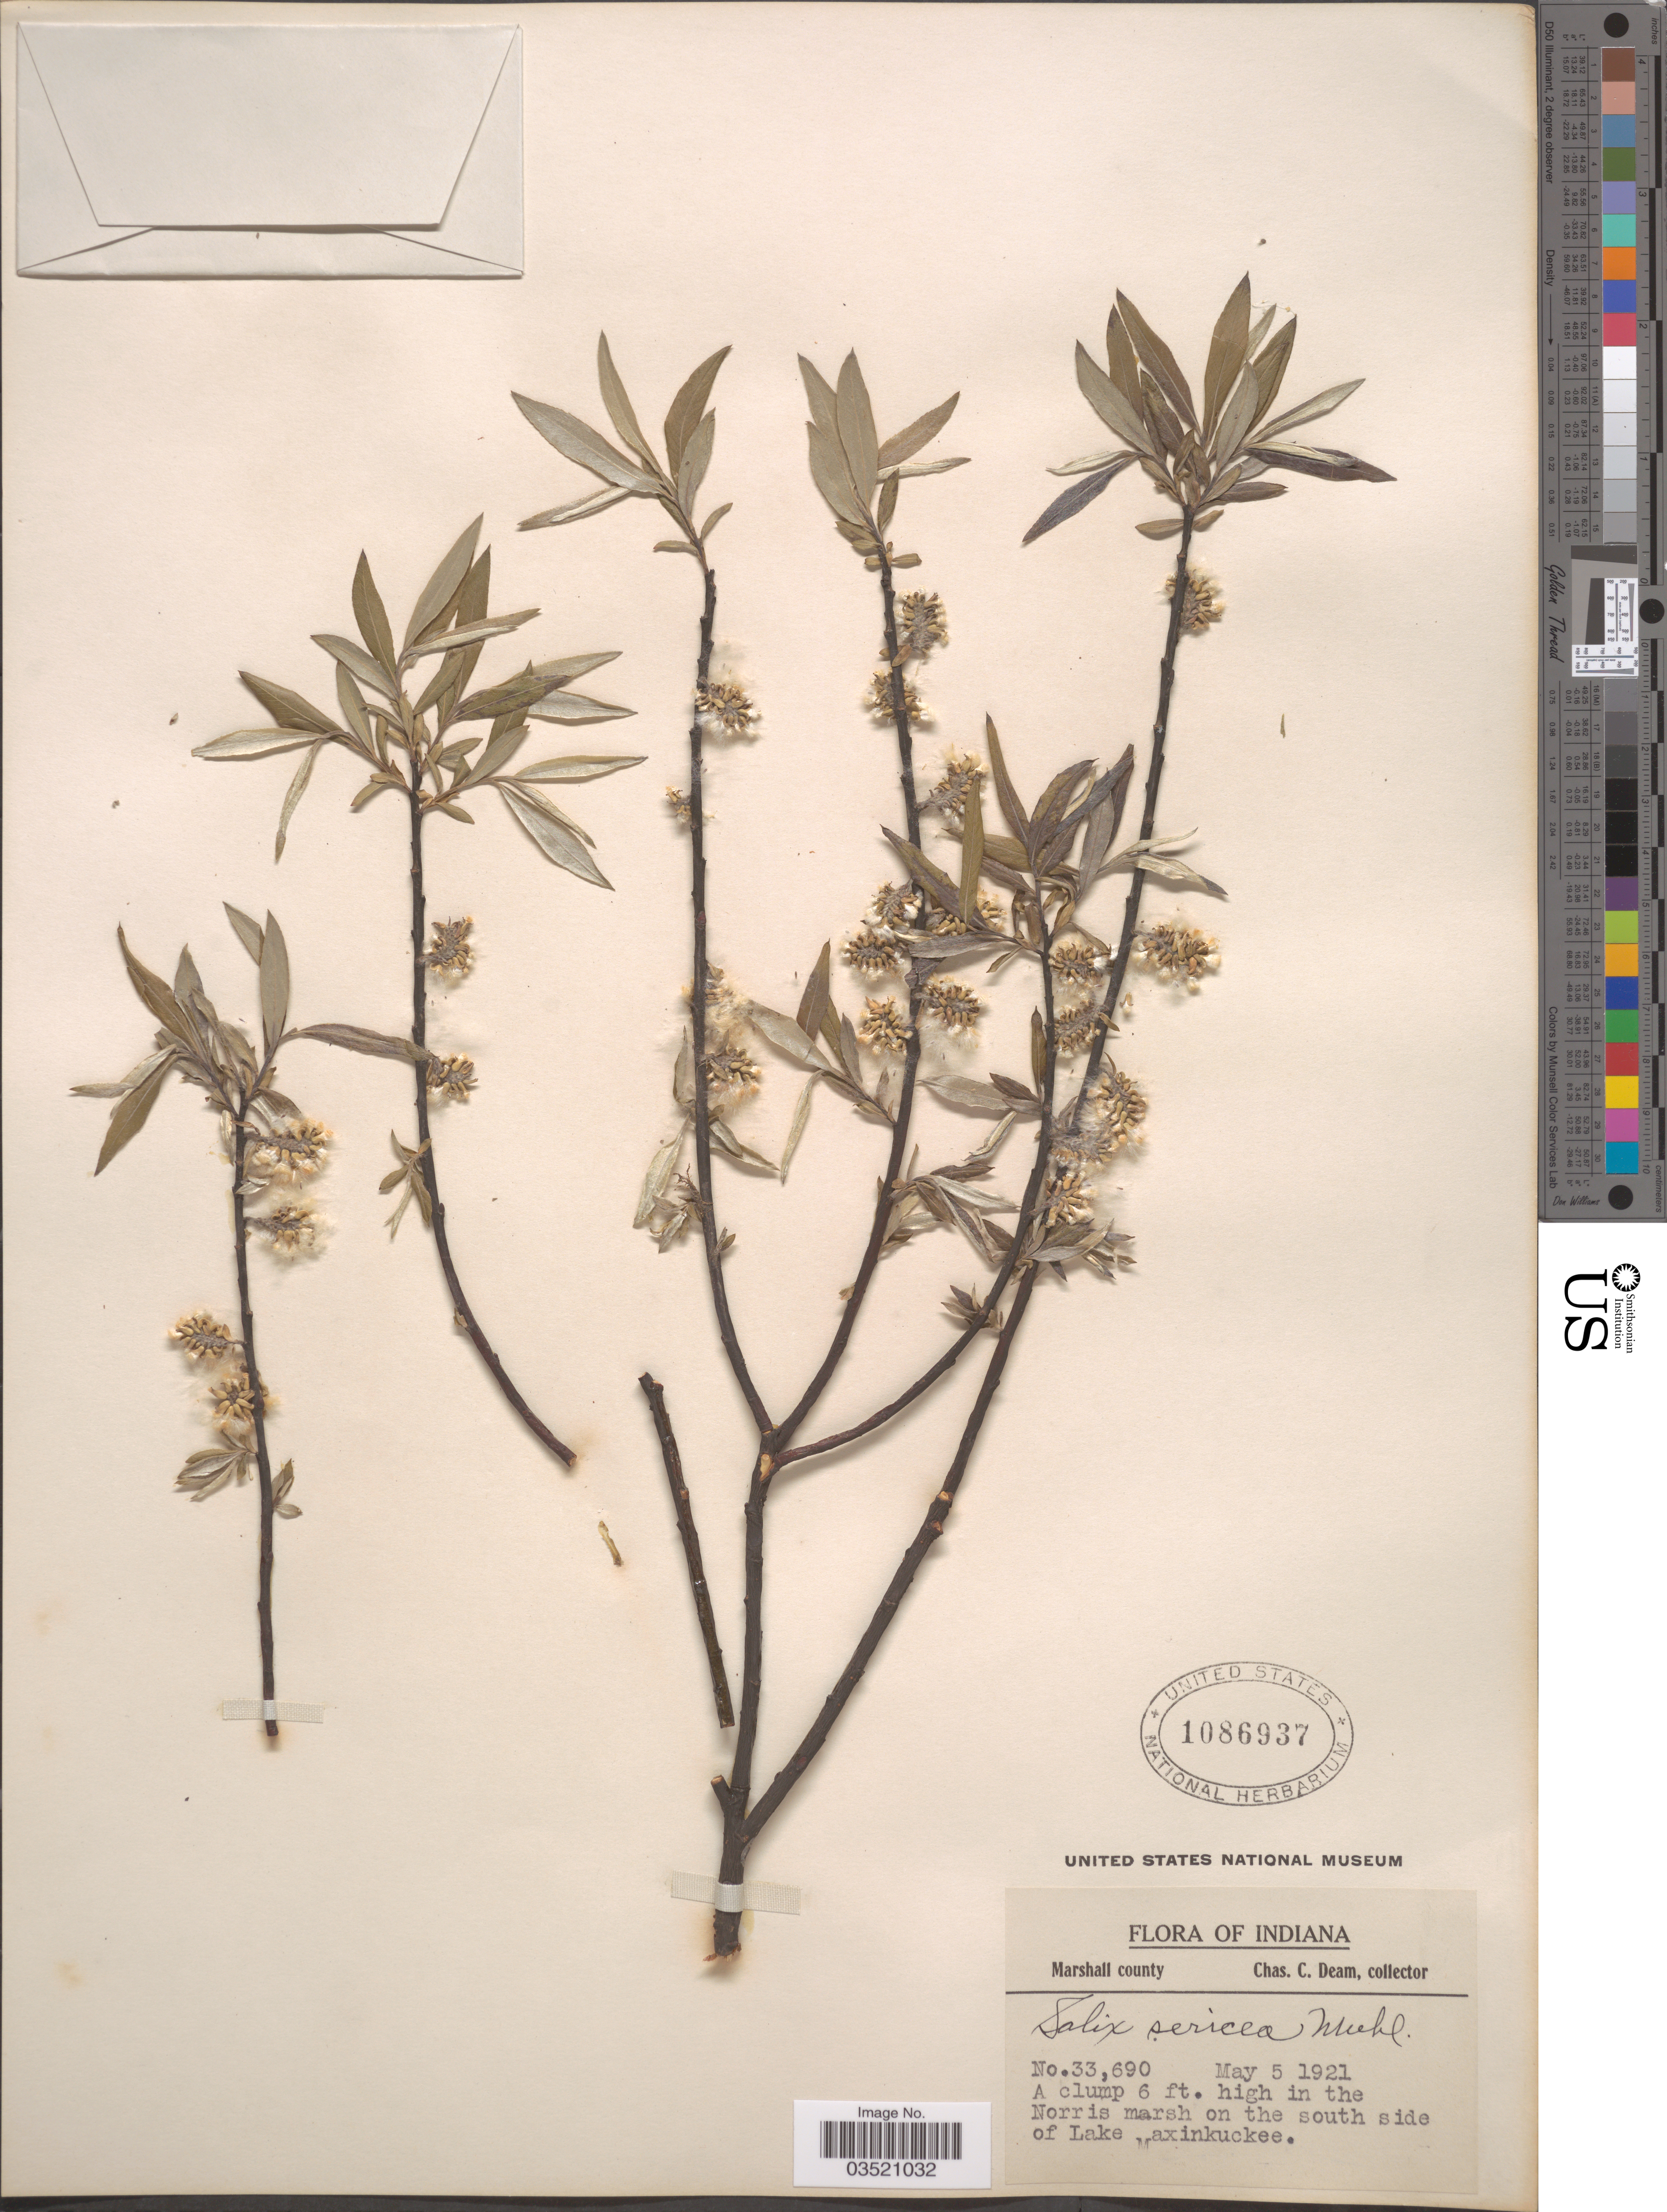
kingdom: Plantae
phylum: Tracheophyta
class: Magnoliopsida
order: Malpighiales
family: Salicaceae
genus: Salix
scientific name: Salix sericea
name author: Marshall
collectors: C. C. Deam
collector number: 33690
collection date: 1921-05-05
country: United States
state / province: Indiana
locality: In the Norris marsh on the south side of Lake Maxinkuckee.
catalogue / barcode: US 1086937